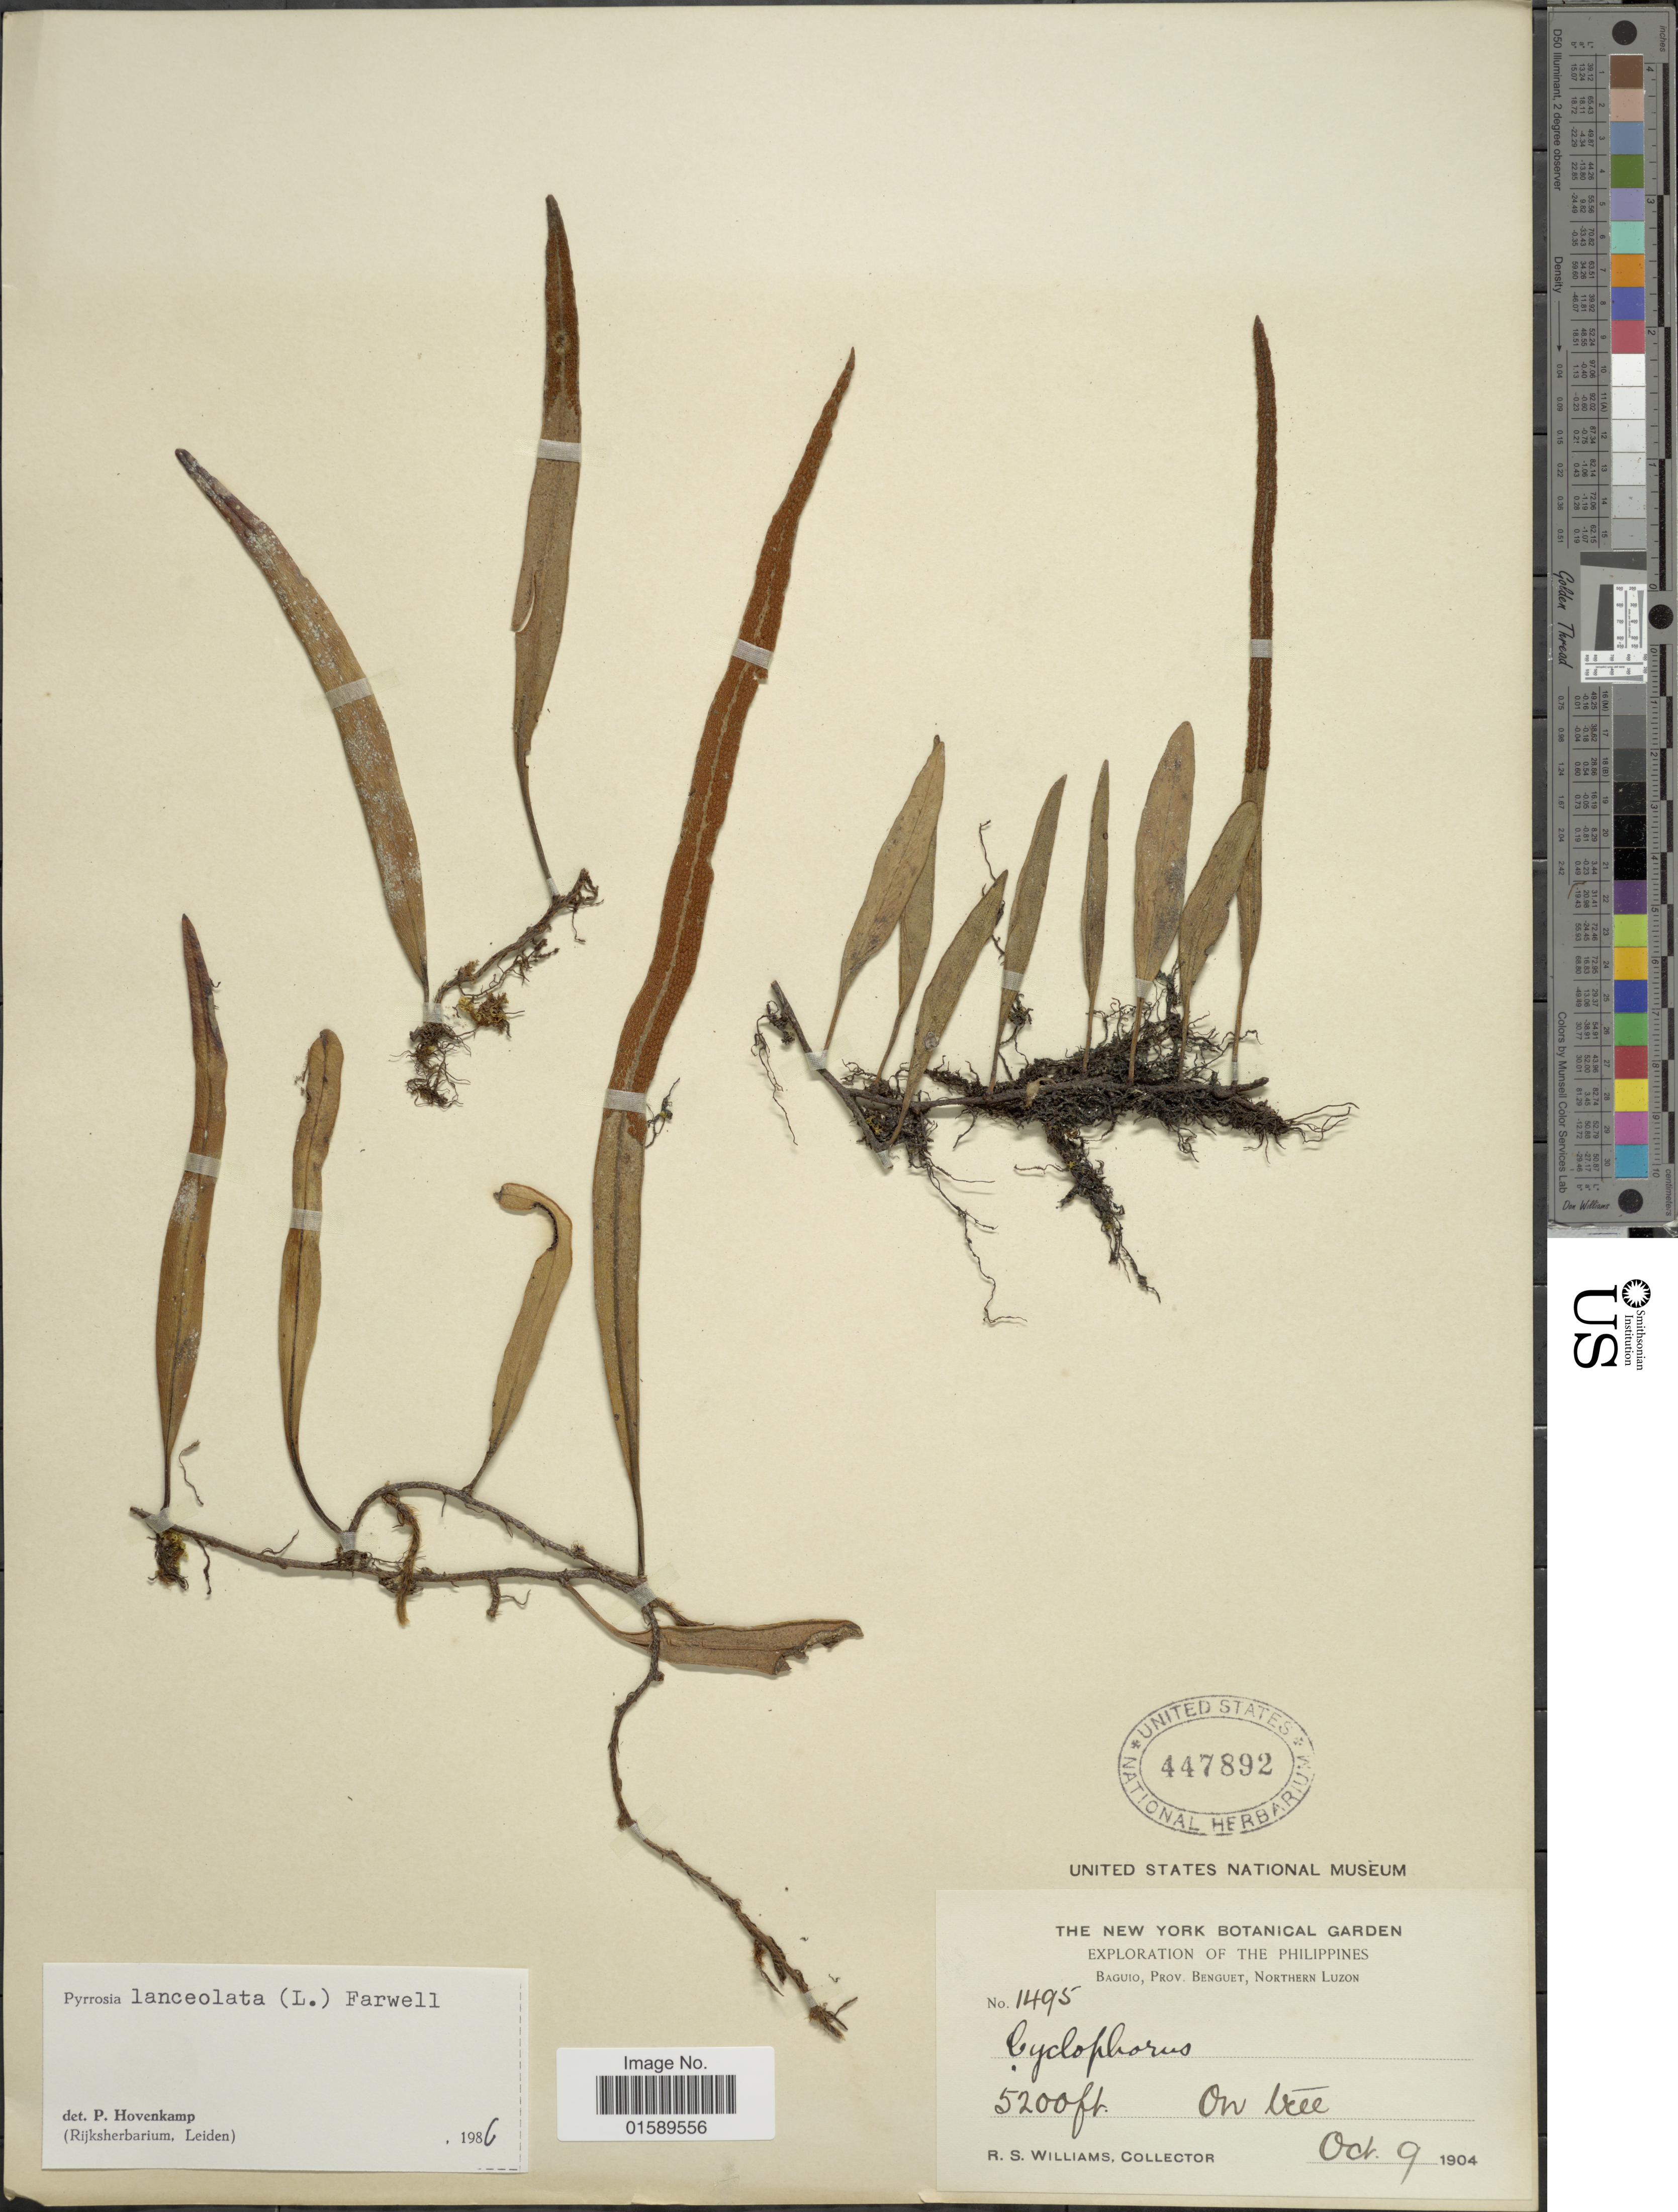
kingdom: Plantae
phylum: Tracheophyta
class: Polypodiopsida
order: Polypodiales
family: Polypodiaceae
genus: Pyrrosia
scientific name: Pyrrosia lanceolata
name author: (L.) Farw.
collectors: R. S. Williams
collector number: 1495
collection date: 1904-10-09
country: Philippines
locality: Baguio, Prov. Benguet, Northern Luzon.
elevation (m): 1585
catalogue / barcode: US 447892